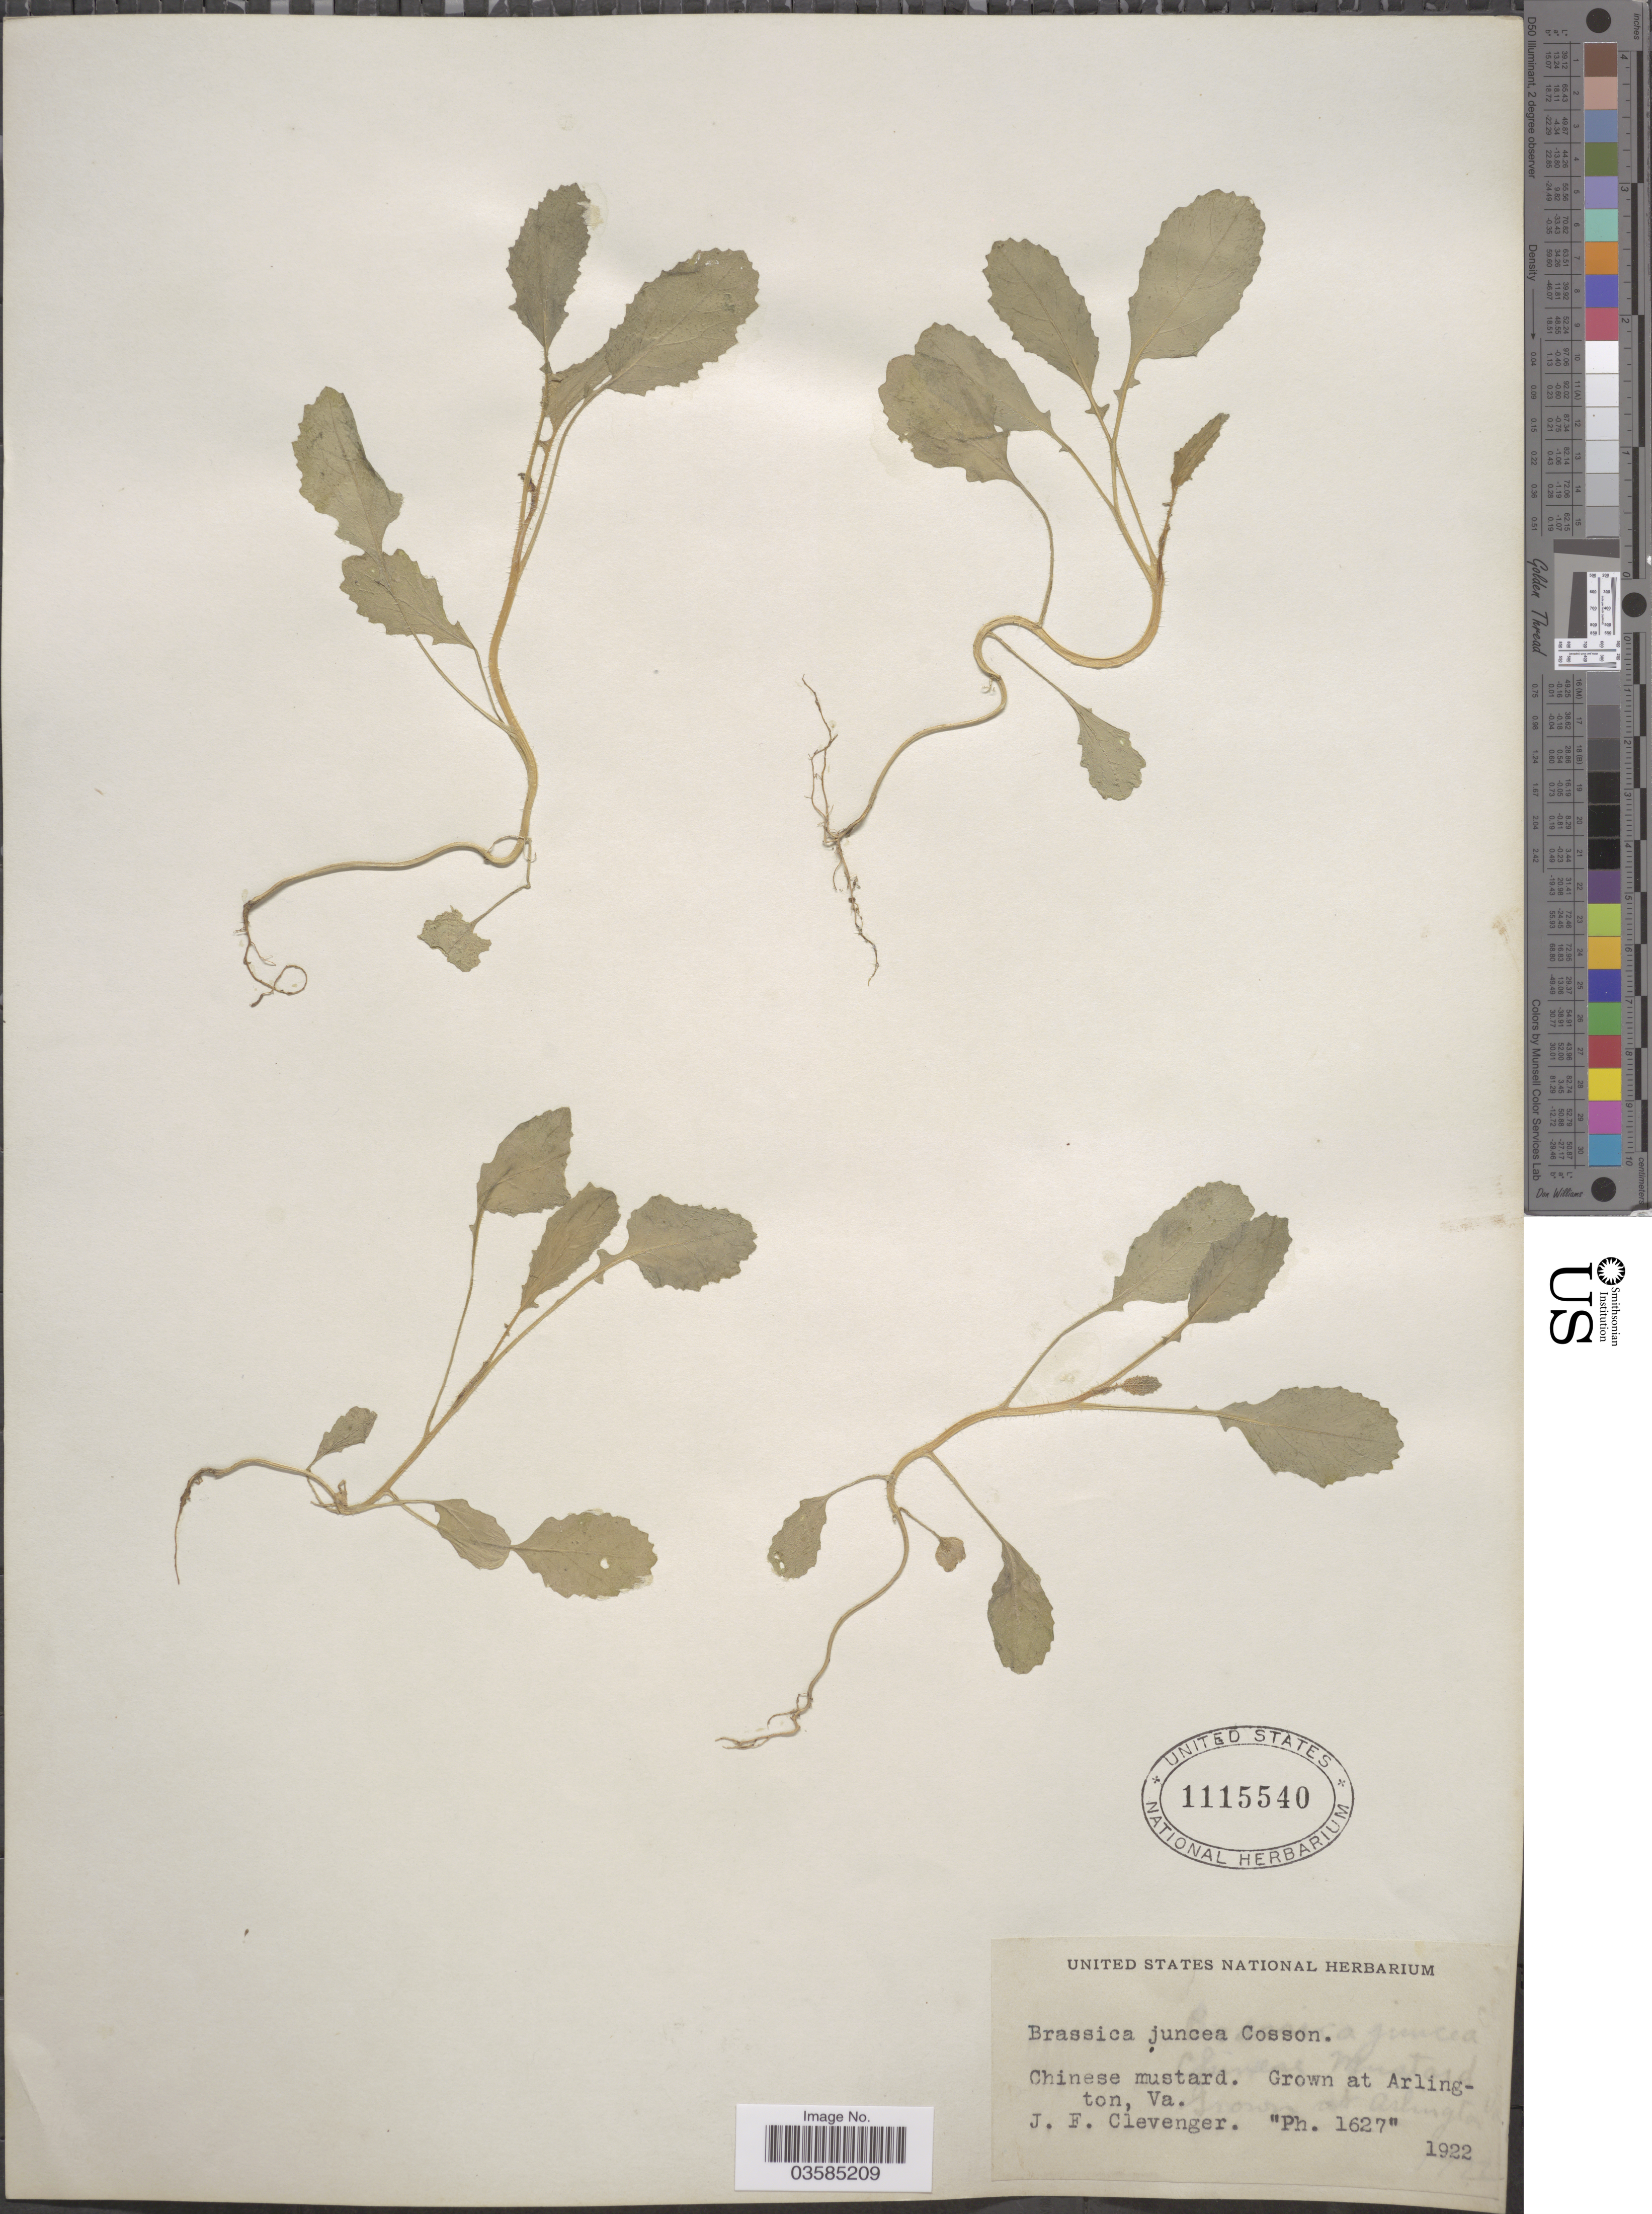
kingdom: Plantae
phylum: Tracheophyta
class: Magnoliopsida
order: Brassicales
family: Brassicaceae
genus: Brassica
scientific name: Brassica juncea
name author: (L.) Czern.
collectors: J. F. Clevenger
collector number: Ph1627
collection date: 1922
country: United States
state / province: Virginia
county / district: Arlington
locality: Arlington.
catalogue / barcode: US 1115540